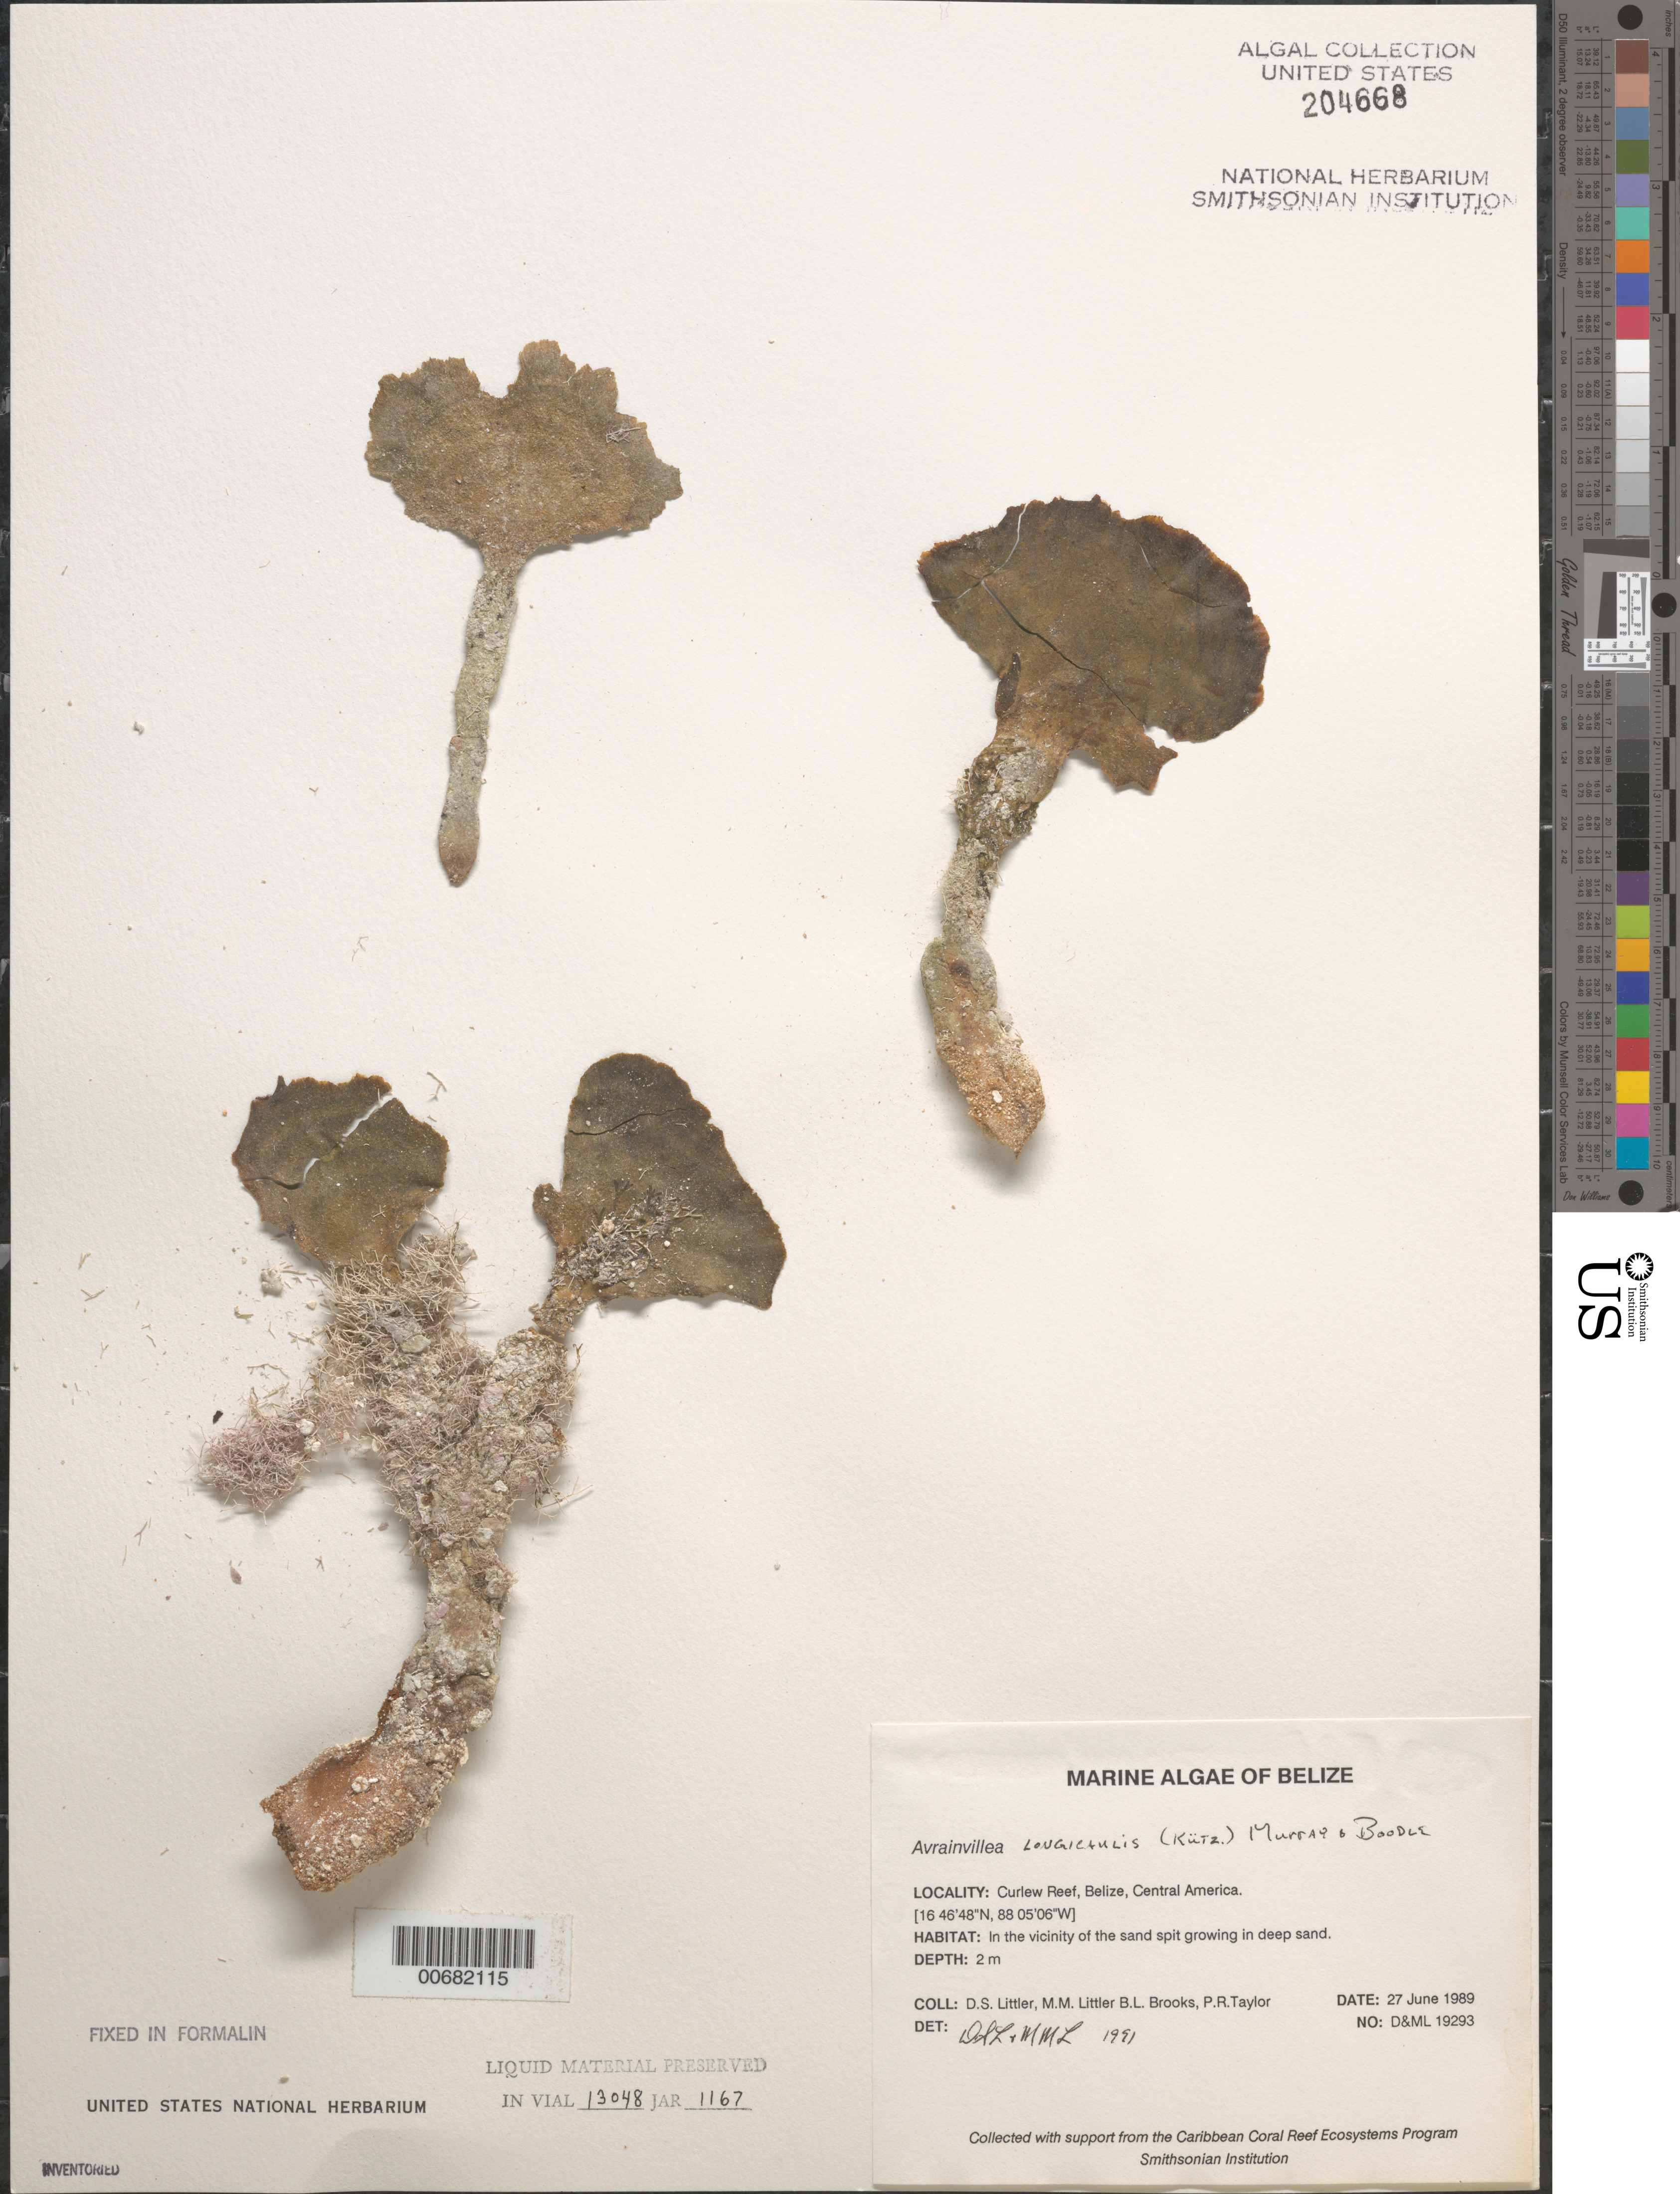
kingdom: Plantae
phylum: Chlorophyta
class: Ulvophyceae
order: Bryopsidales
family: Dichotomosiphonaceae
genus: Avrainvillea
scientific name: Avrainvillea longicaulis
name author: (Kütz.) G. Murray & Boodle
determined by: Littler, D. S.; Littler, M. M.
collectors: D. S. Littler, M. M. Littler, B. Brooks & P. R. Taylor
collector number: D&ML 19293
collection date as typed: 27 Jun 1989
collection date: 1989-06-27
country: Belize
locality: Curlew Reef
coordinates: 16 46 48 N, 88 05' 06" W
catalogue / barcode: US 204668